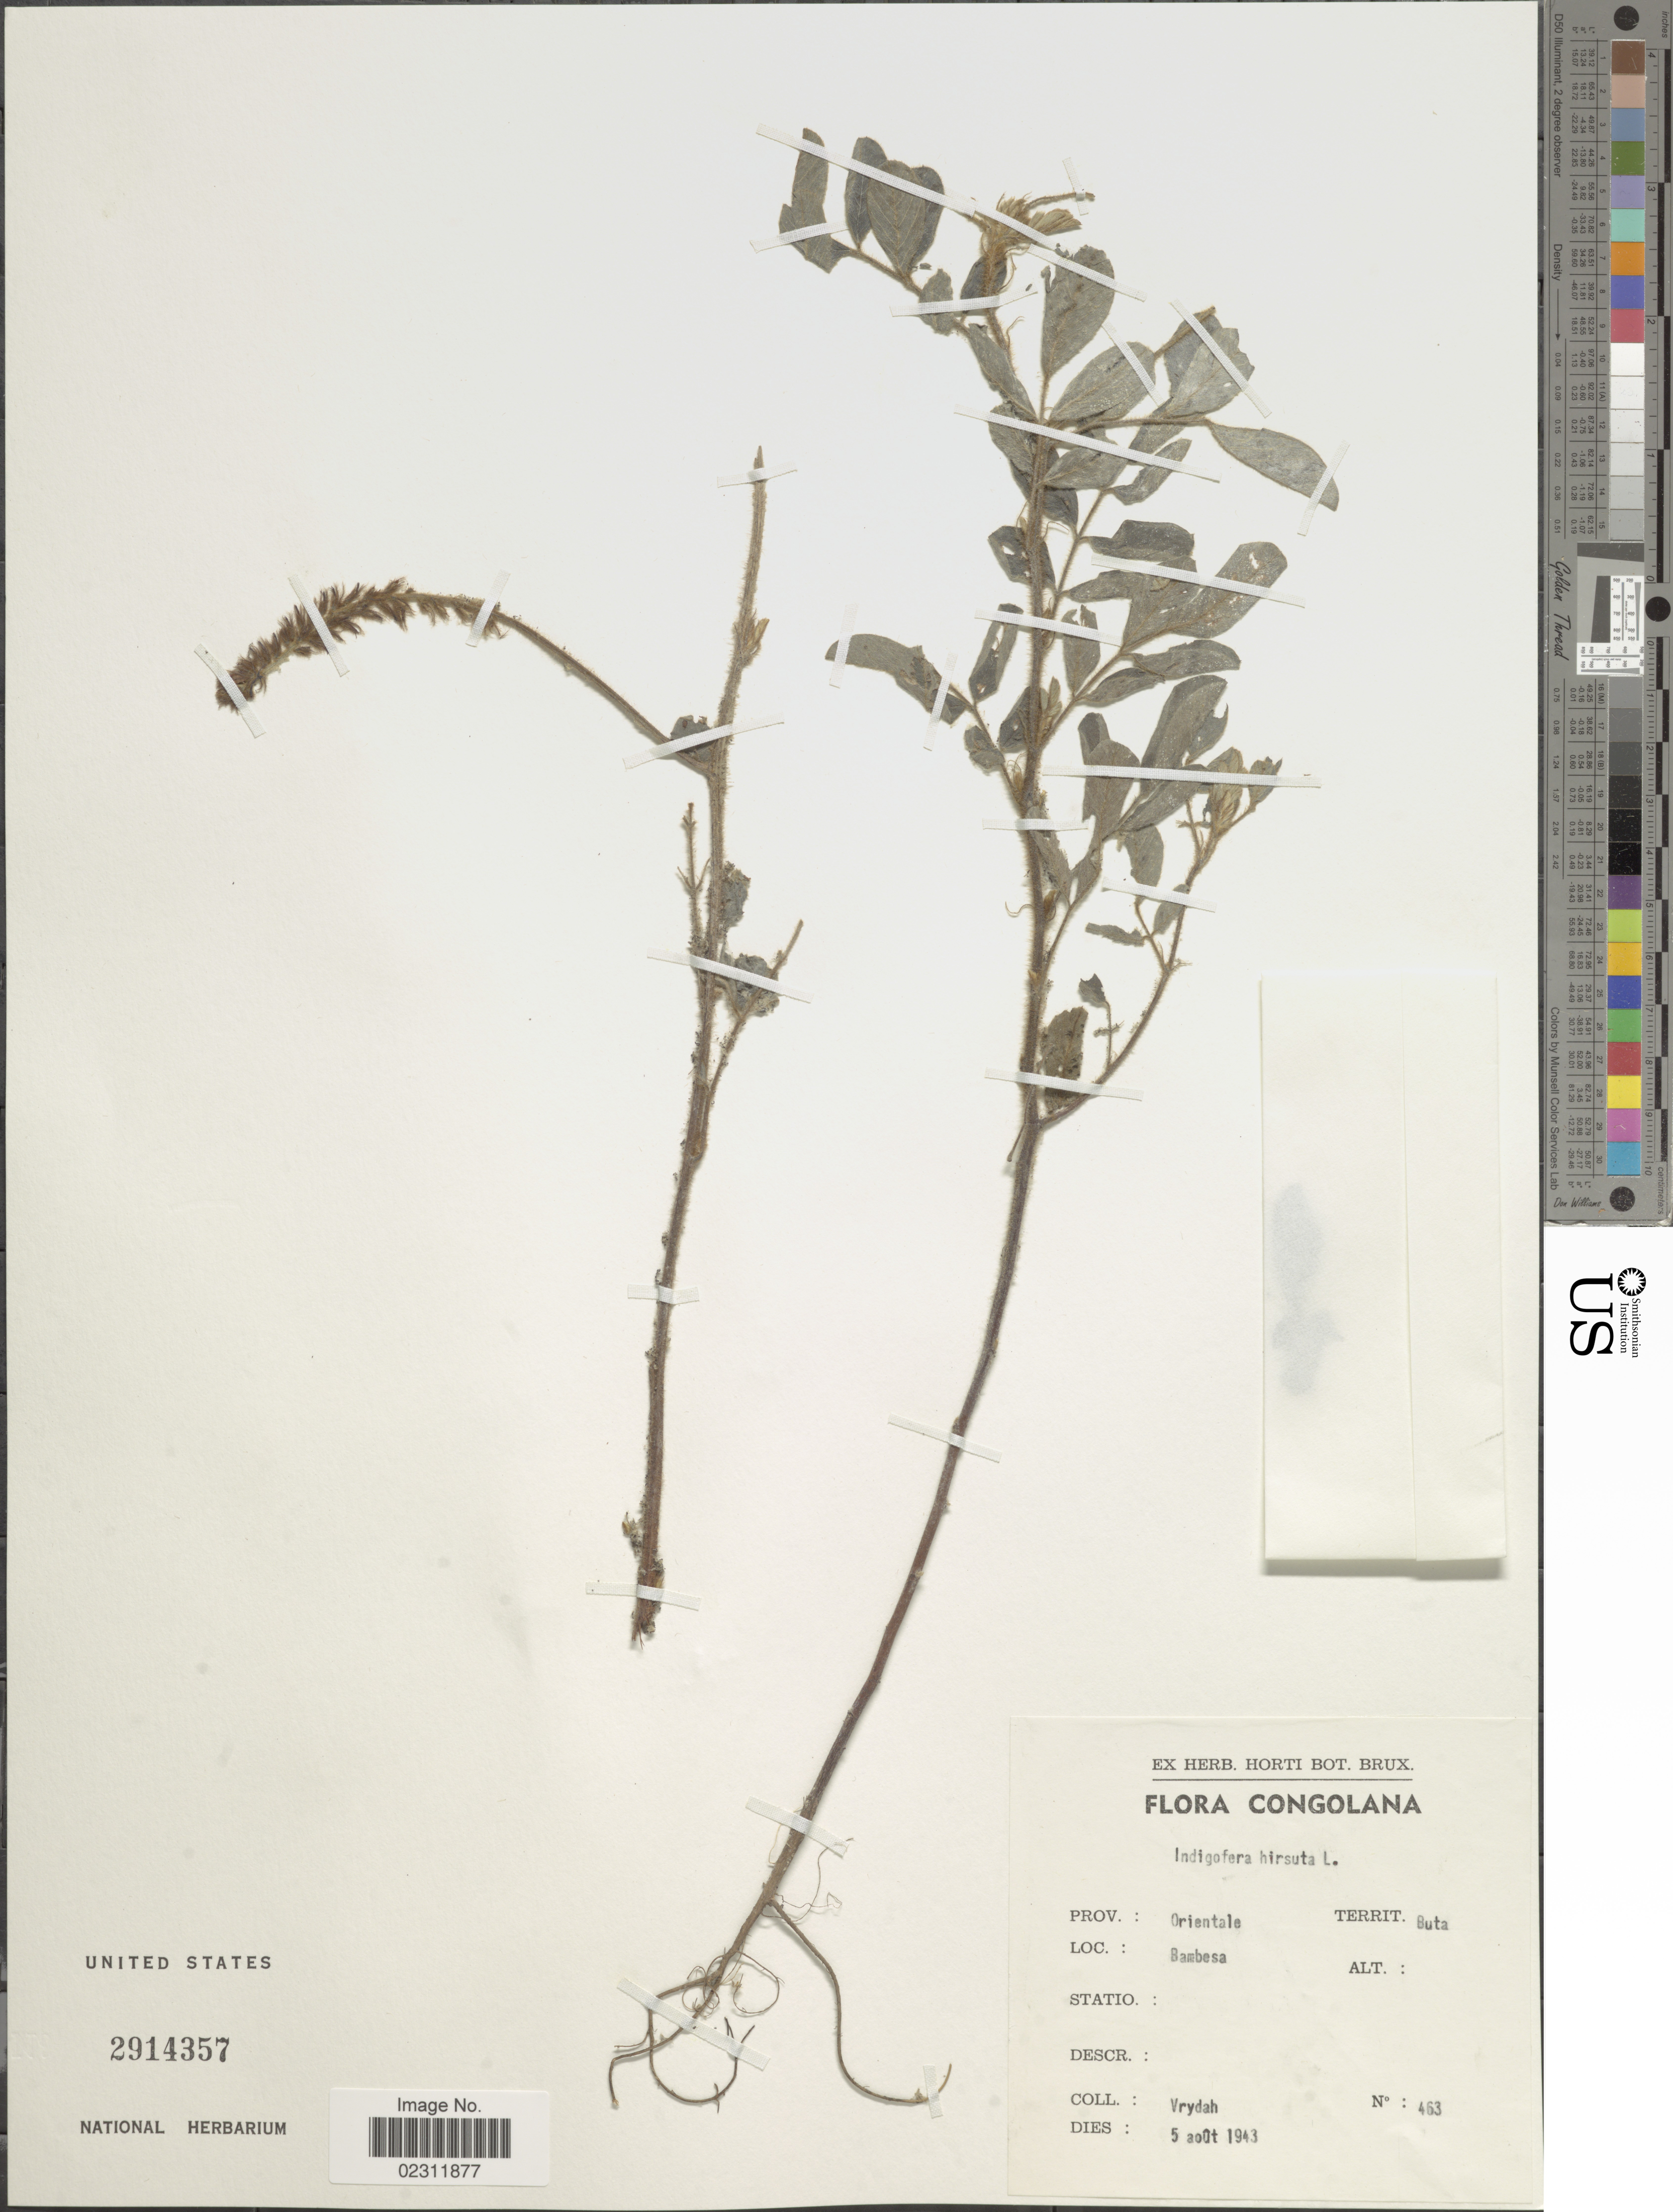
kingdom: Plantae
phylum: Tracheophyta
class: Magnoliopsida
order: Fabales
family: Fabaceae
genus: Indigofera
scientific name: Indigofera hirsuta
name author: L.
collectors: Vrydah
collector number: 463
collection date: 1943-08-05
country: Congo, Democratic Republic of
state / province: Bas-Uele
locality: Congolana, Buta, Bambesa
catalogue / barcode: US 2914357